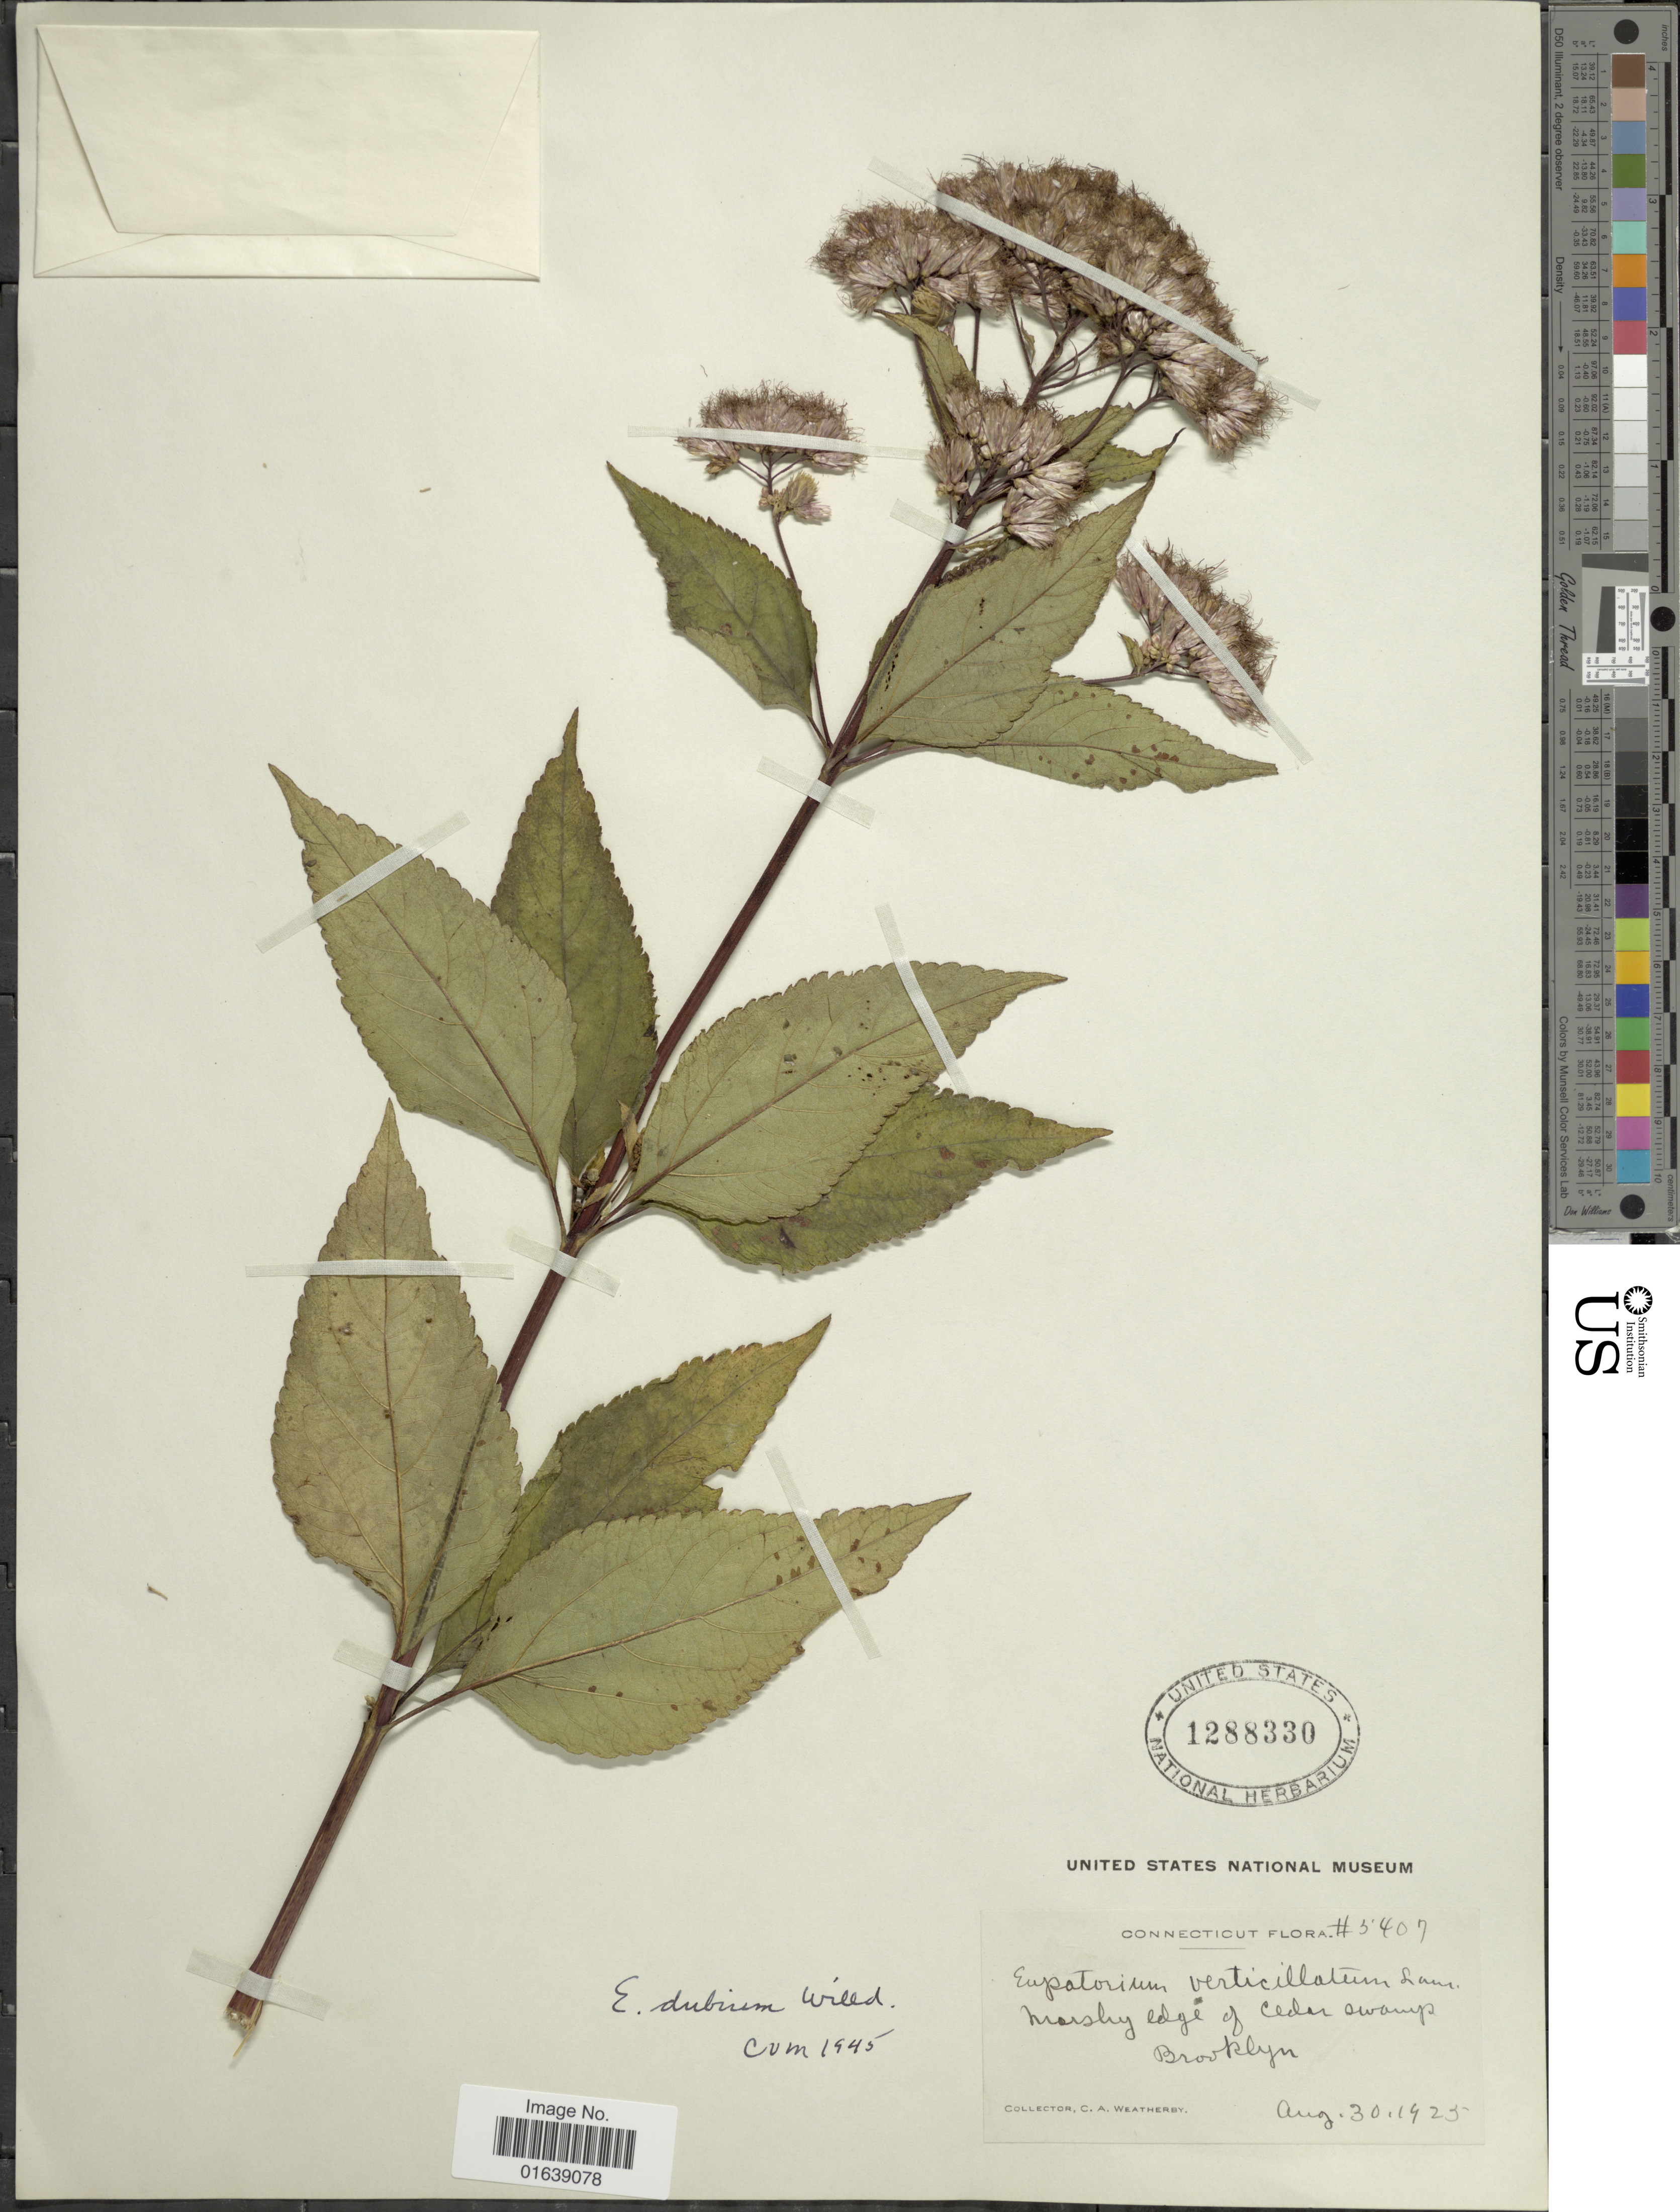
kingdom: Plantae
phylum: Tracheophyta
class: Magnoliopsida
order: Asterales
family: Asteraceae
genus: Eupatorium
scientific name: Eupatorium dubium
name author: Willd. ex Poir.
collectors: C. A. Weatherby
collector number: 5407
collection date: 1925-08-30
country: United States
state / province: Connecticut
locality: Mushy edge of cedar swamp, Brooklyn. Connecticut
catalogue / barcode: US 1288330